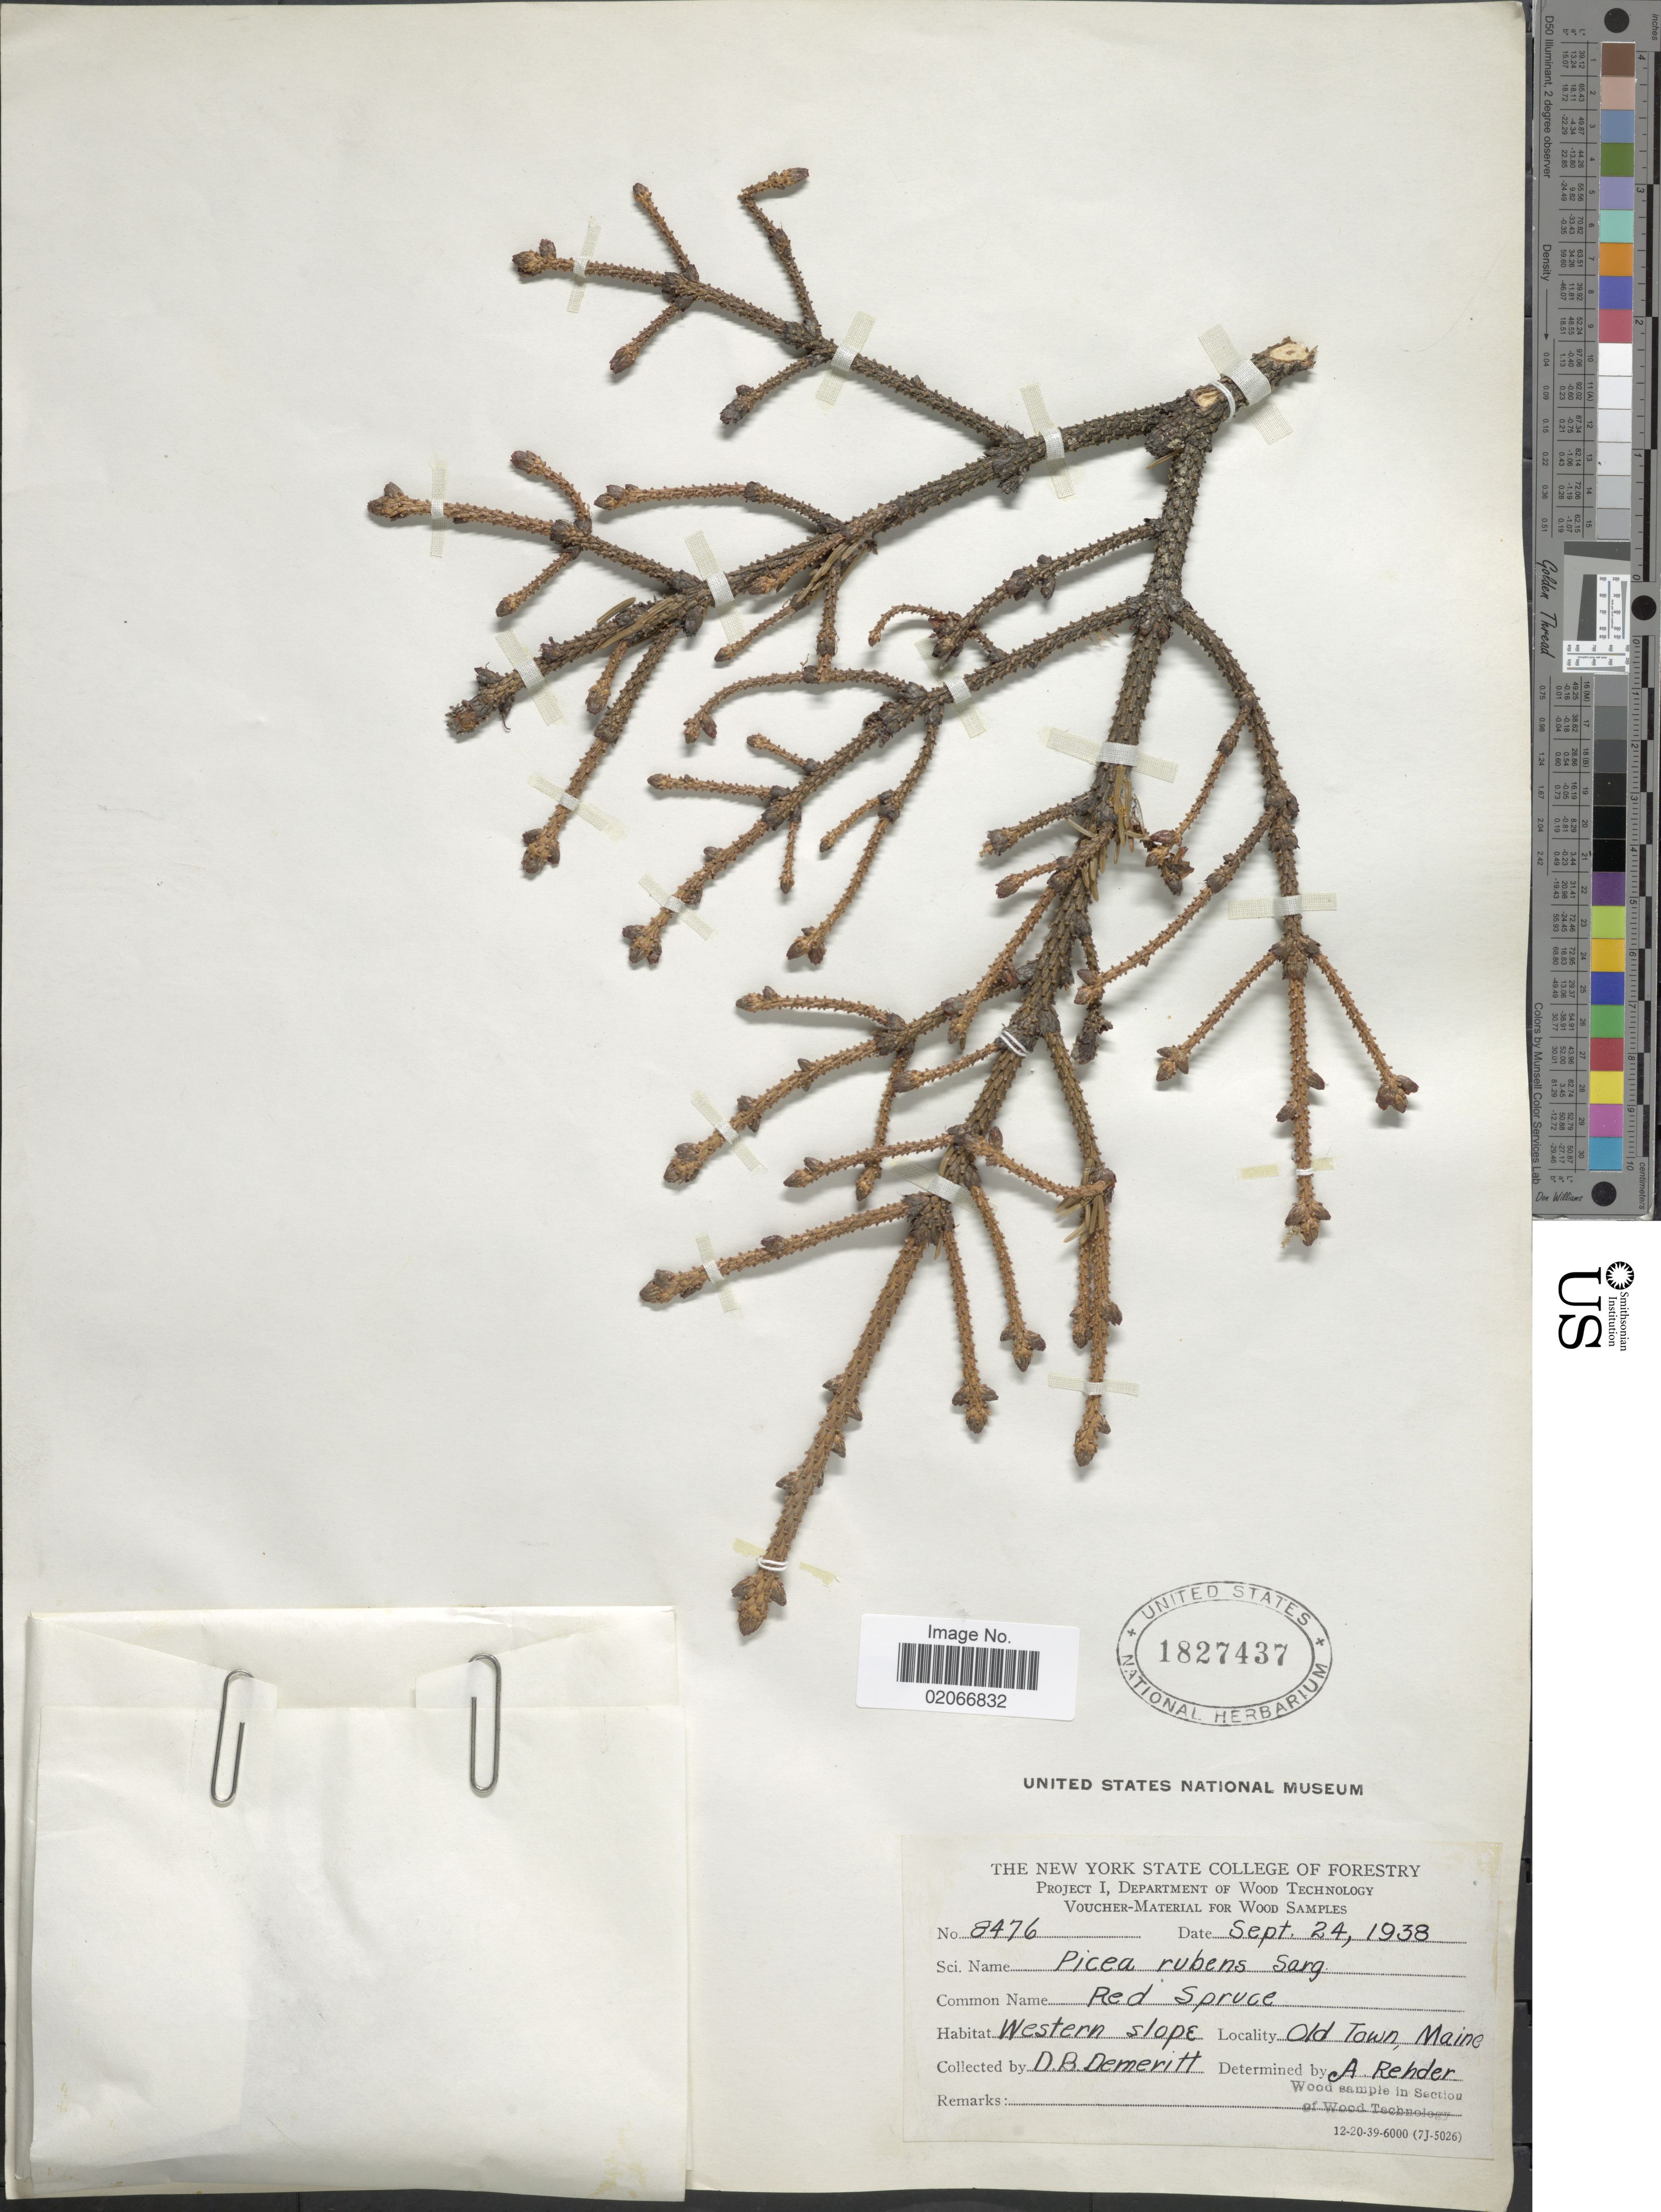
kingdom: Plantae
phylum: Tracheophyta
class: Pinopsida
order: Pinales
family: Pinaceae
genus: Picea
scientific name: Picea rubens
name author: Sarg.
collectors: D. Demeritt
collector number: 8476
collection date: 1938-09-24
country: United States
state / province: Maine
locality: Old Town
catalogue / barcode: US 1827437